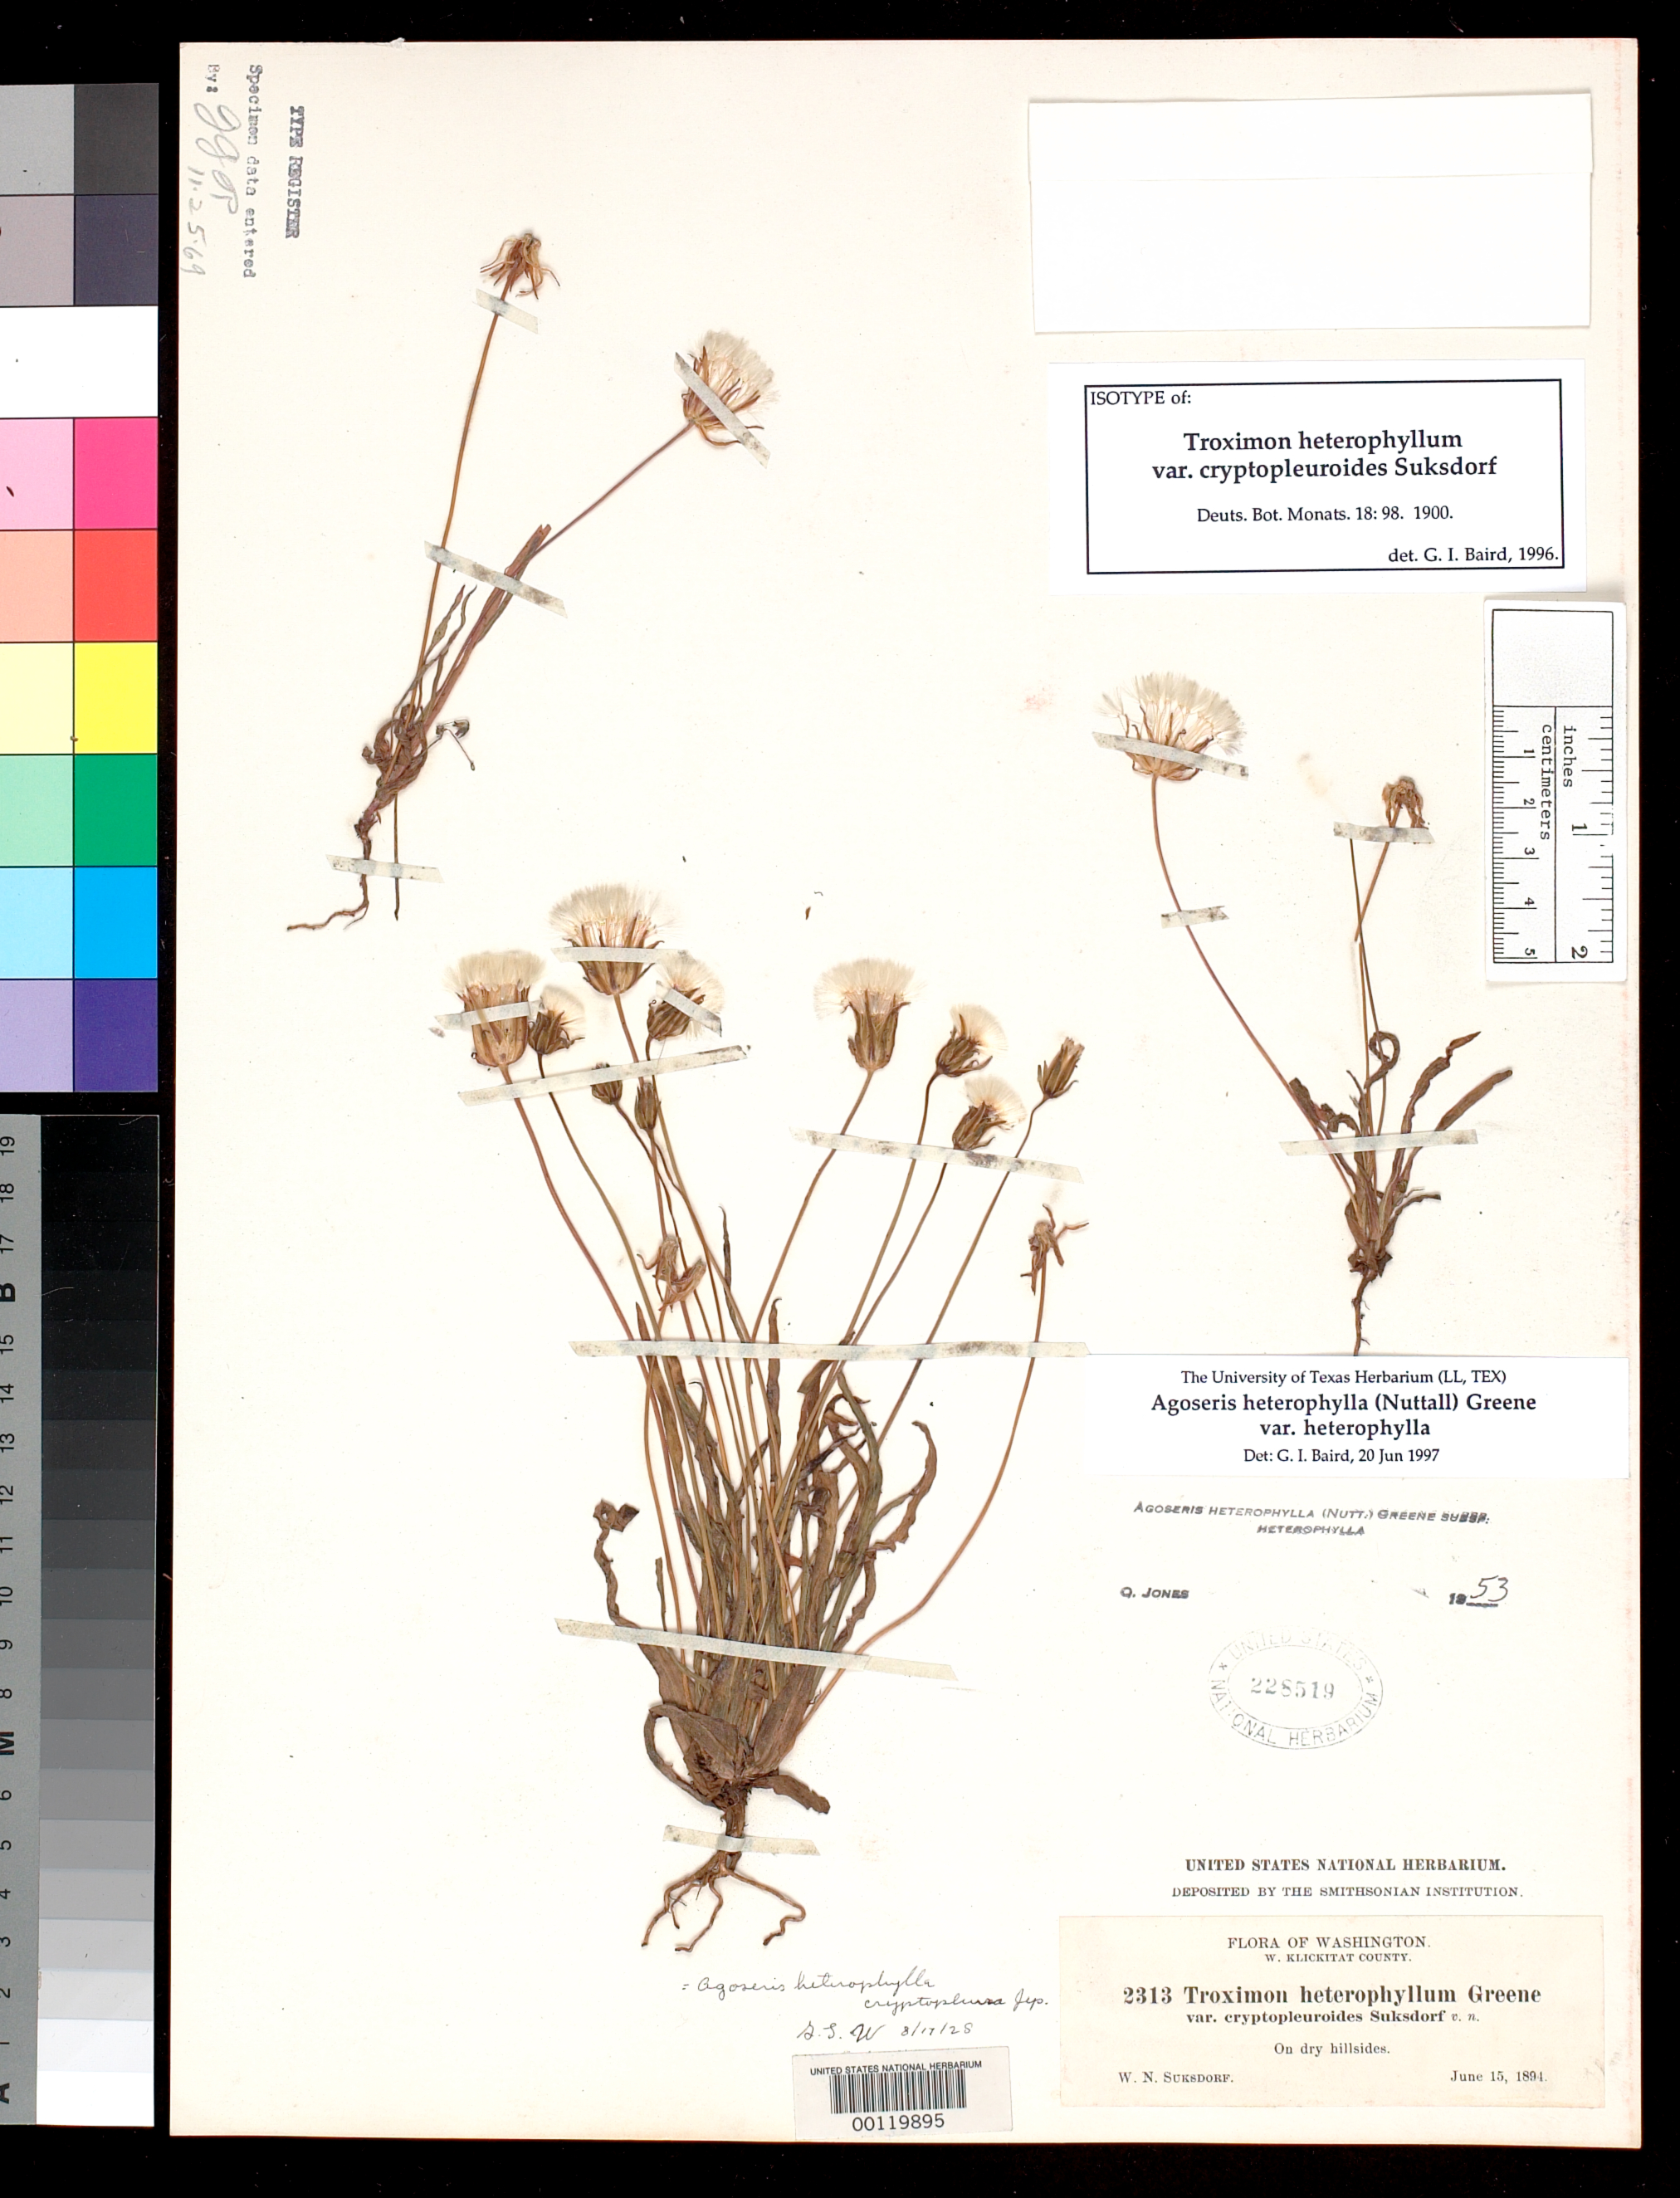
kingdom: Plantae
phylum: Tracheophyta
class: Magnoliopsida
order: Asterales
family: Asteraceae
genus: Troximon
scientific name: Troximon heterophyllum var. crytopleuroides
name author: Suksd.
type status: Isotype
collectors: W. N. Suksdorf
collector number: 2313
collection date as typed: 15 Jun 1894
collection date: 1894-06-15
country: United States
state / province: Washington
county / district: Klickitat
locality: Banks of Columbia River.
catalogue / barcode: US 228519